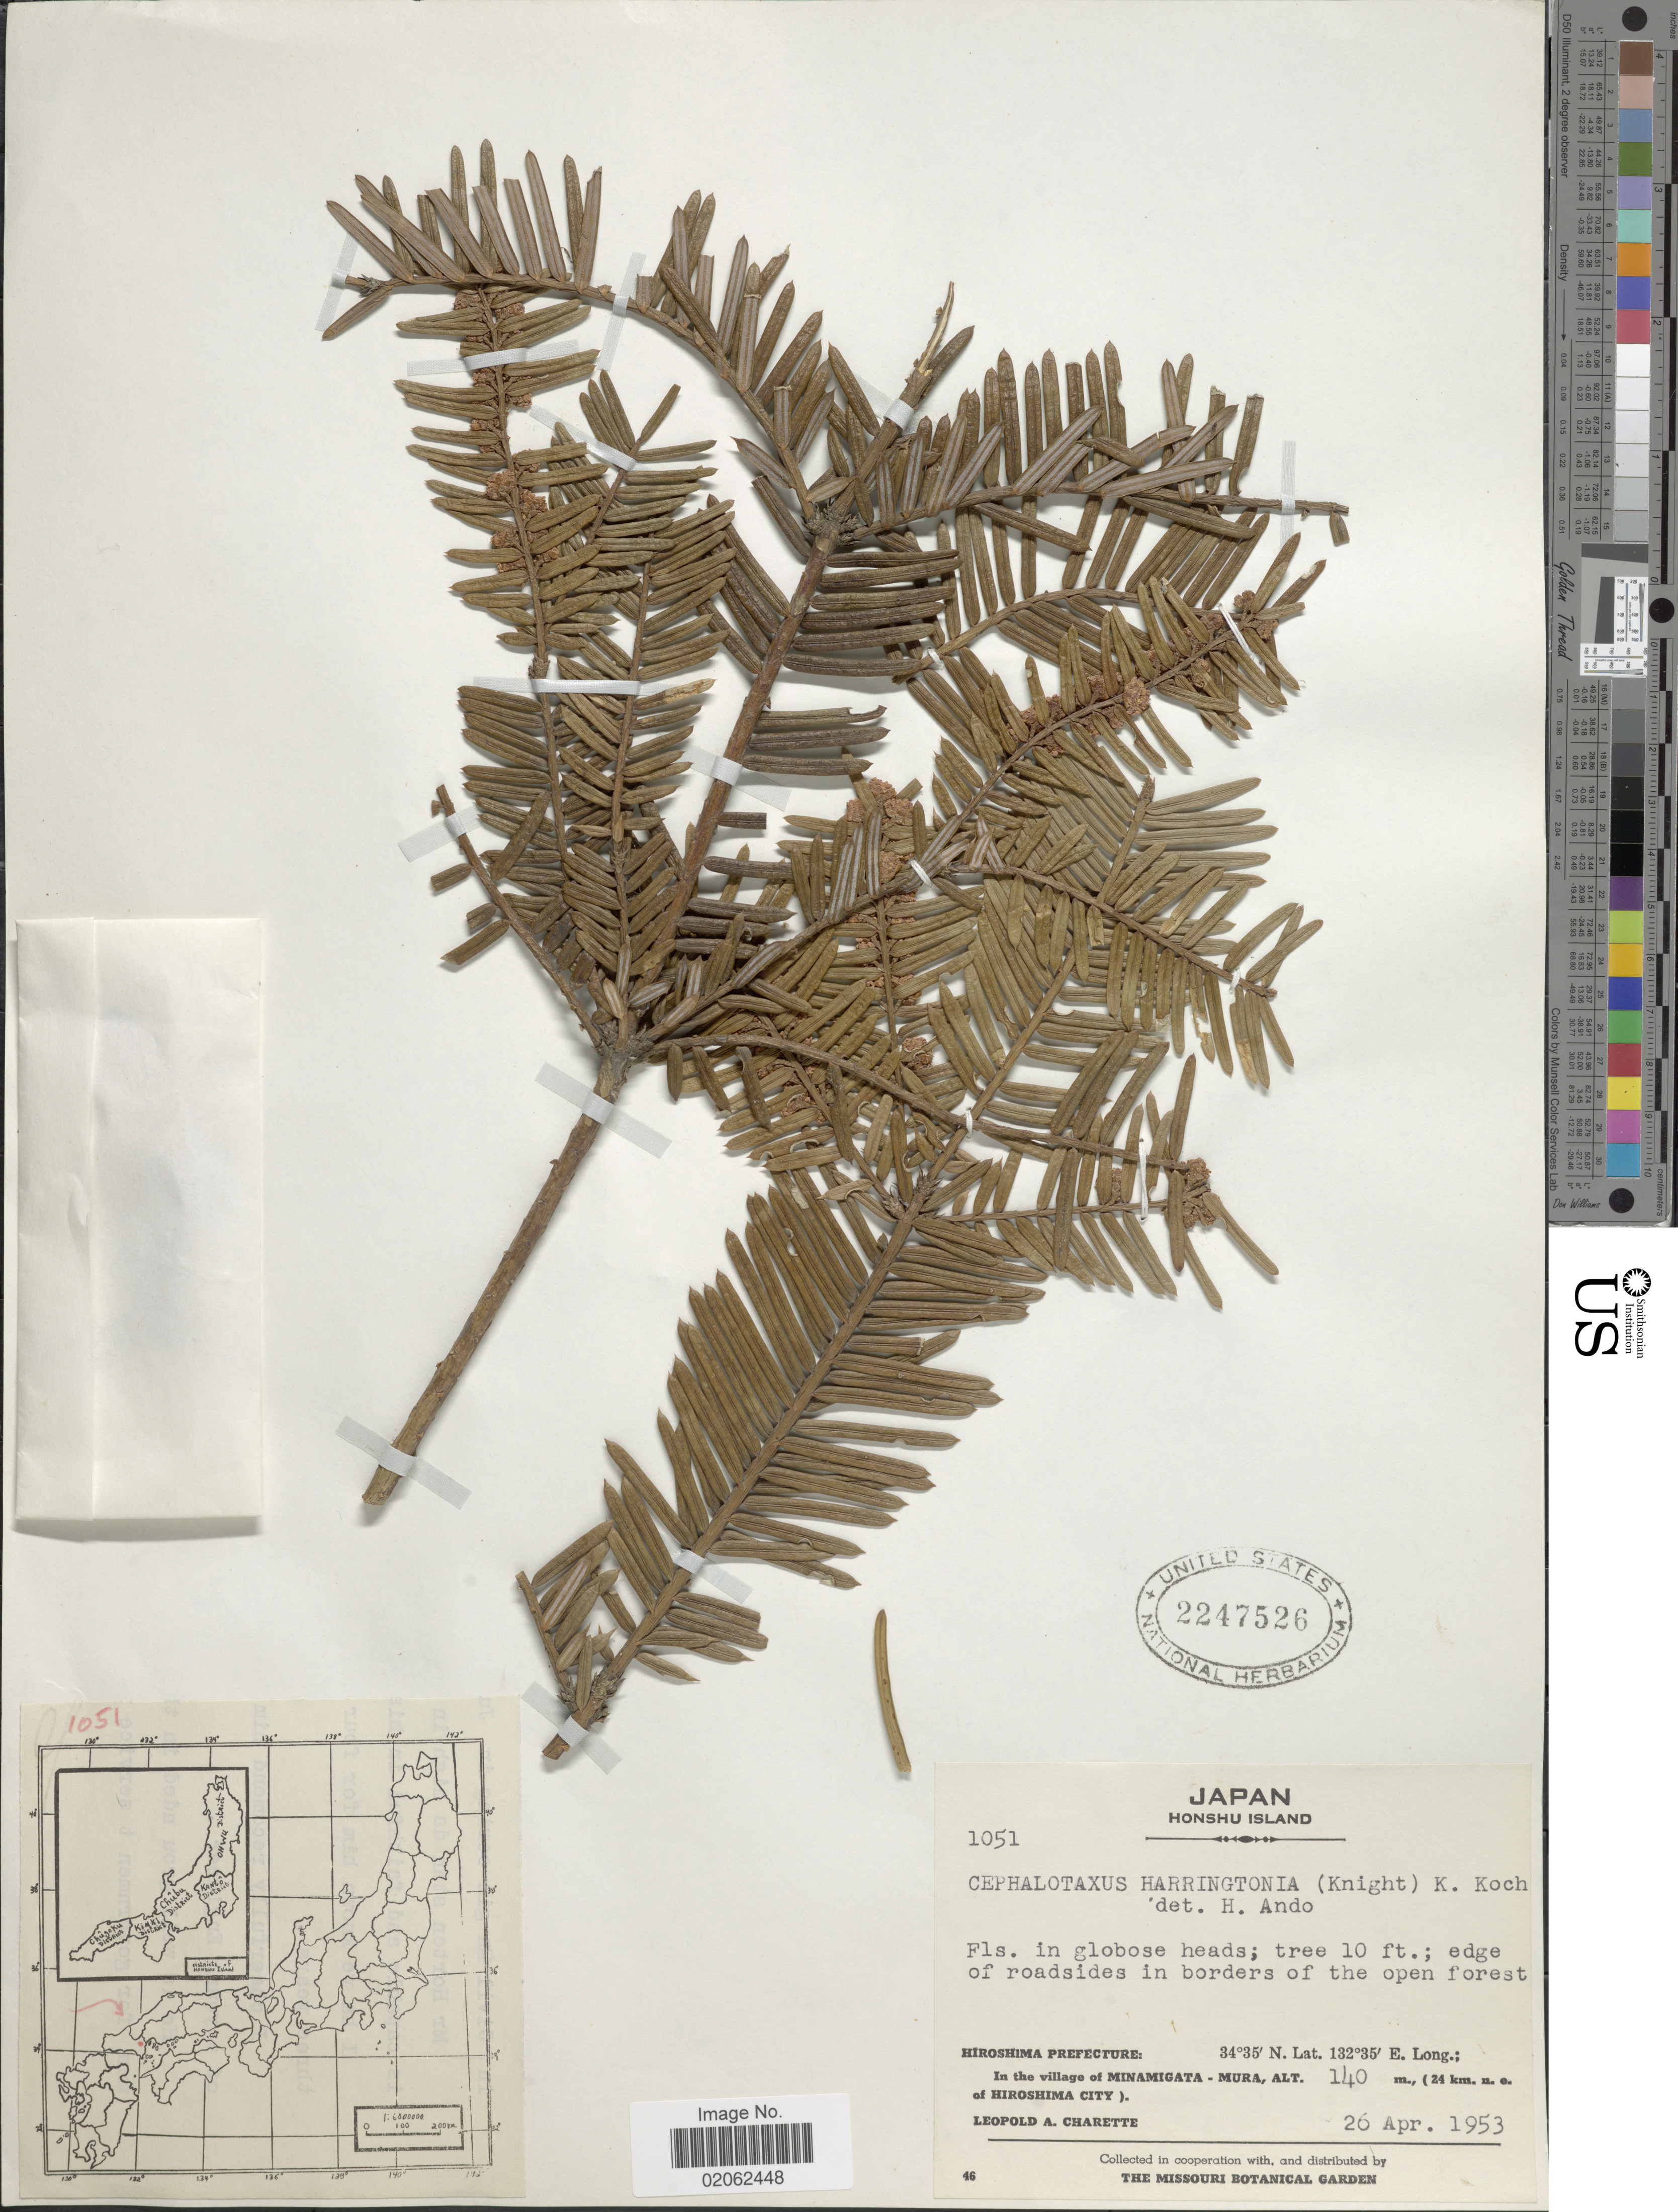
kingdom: Plantae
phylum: Tracheophyta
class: Pinopsida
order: Pinales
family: Cephalotaxaceae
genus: Cephalotaxus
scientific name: Cephalotaxus harringtonia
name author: (Knight) K. Koch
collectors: L. A. Charette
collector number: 1051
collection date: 1953-04-26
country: Japan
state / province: Hirosima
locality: Honshu Island. Hiroshima prefecture. In the village of Minamigata - Mura ( 24 km. n. e. of Hiroshima City)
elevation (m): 140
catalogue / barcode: US 2247526